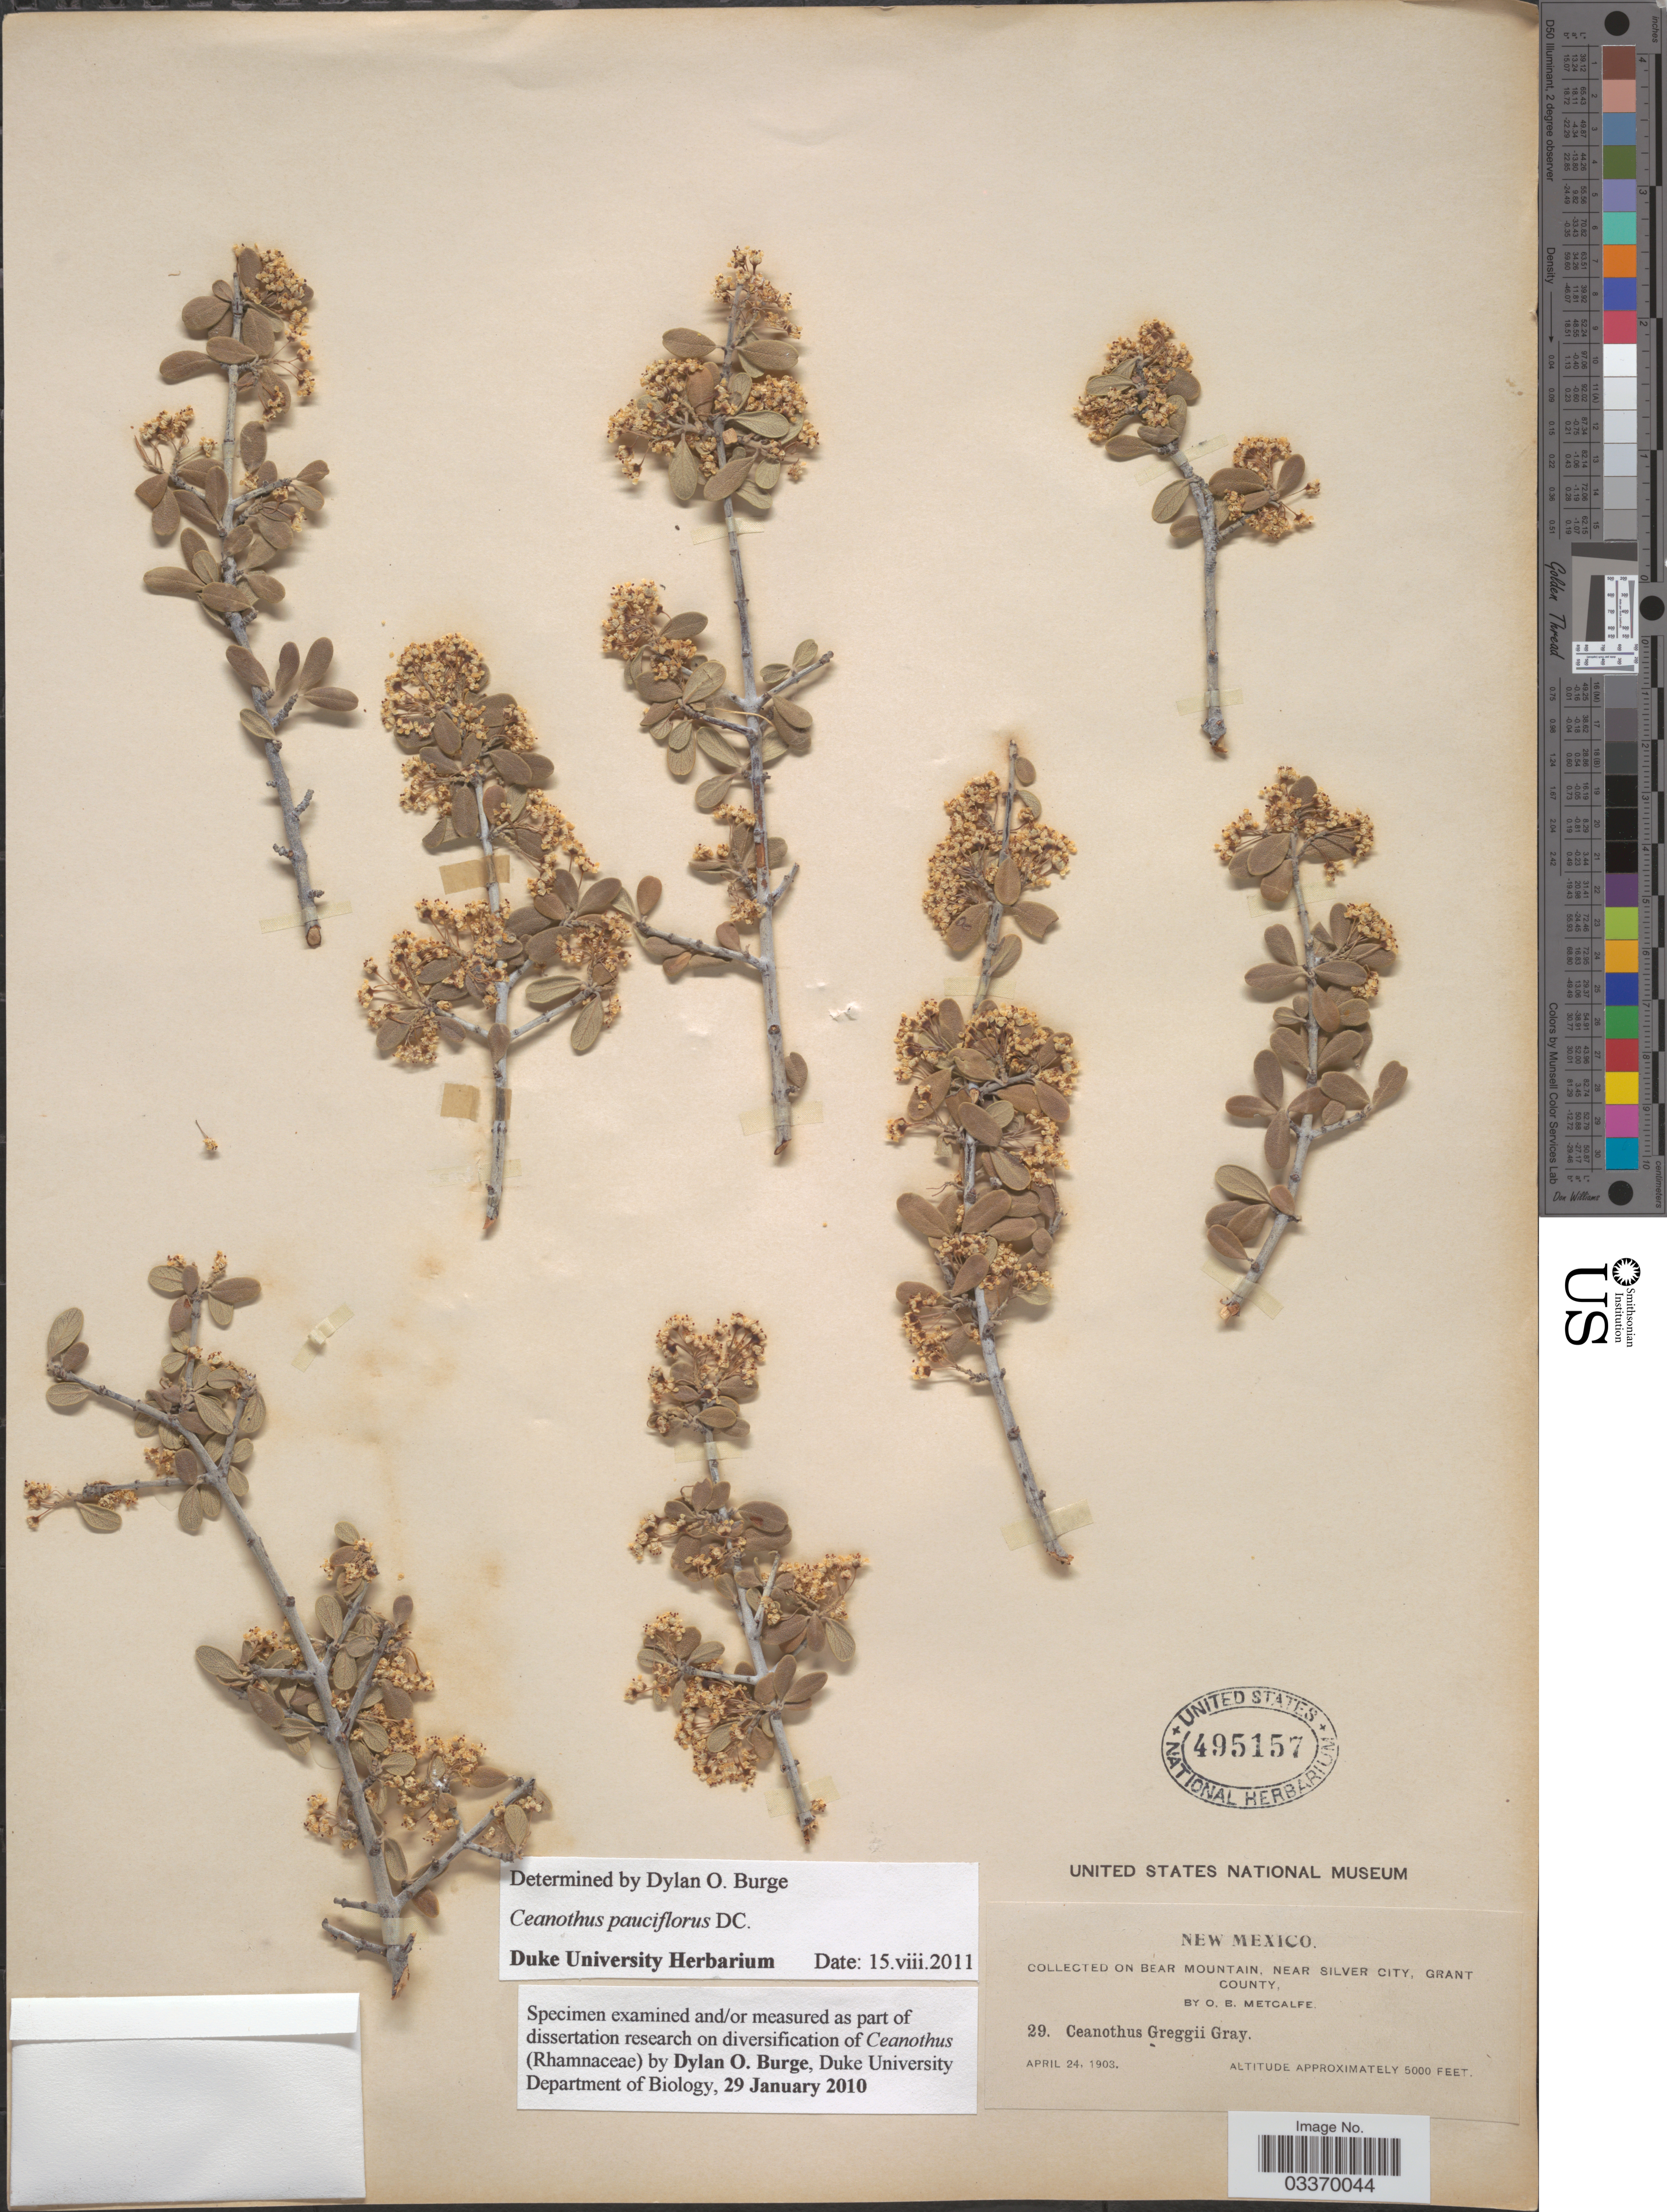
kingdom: Plantae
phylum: Tracheophyta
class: Magnoliopsida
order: Rosales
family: Rhamnaceae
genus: Ceanothus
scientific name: Ceanothus pauciflorus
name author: DC.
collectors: O. B. Metcalfe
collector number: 29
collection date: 1903-04-24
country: United States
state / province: New Mexico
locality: On Bear Mountain, near Silver City, Grant County.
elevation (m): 1524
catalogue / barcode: US 495157